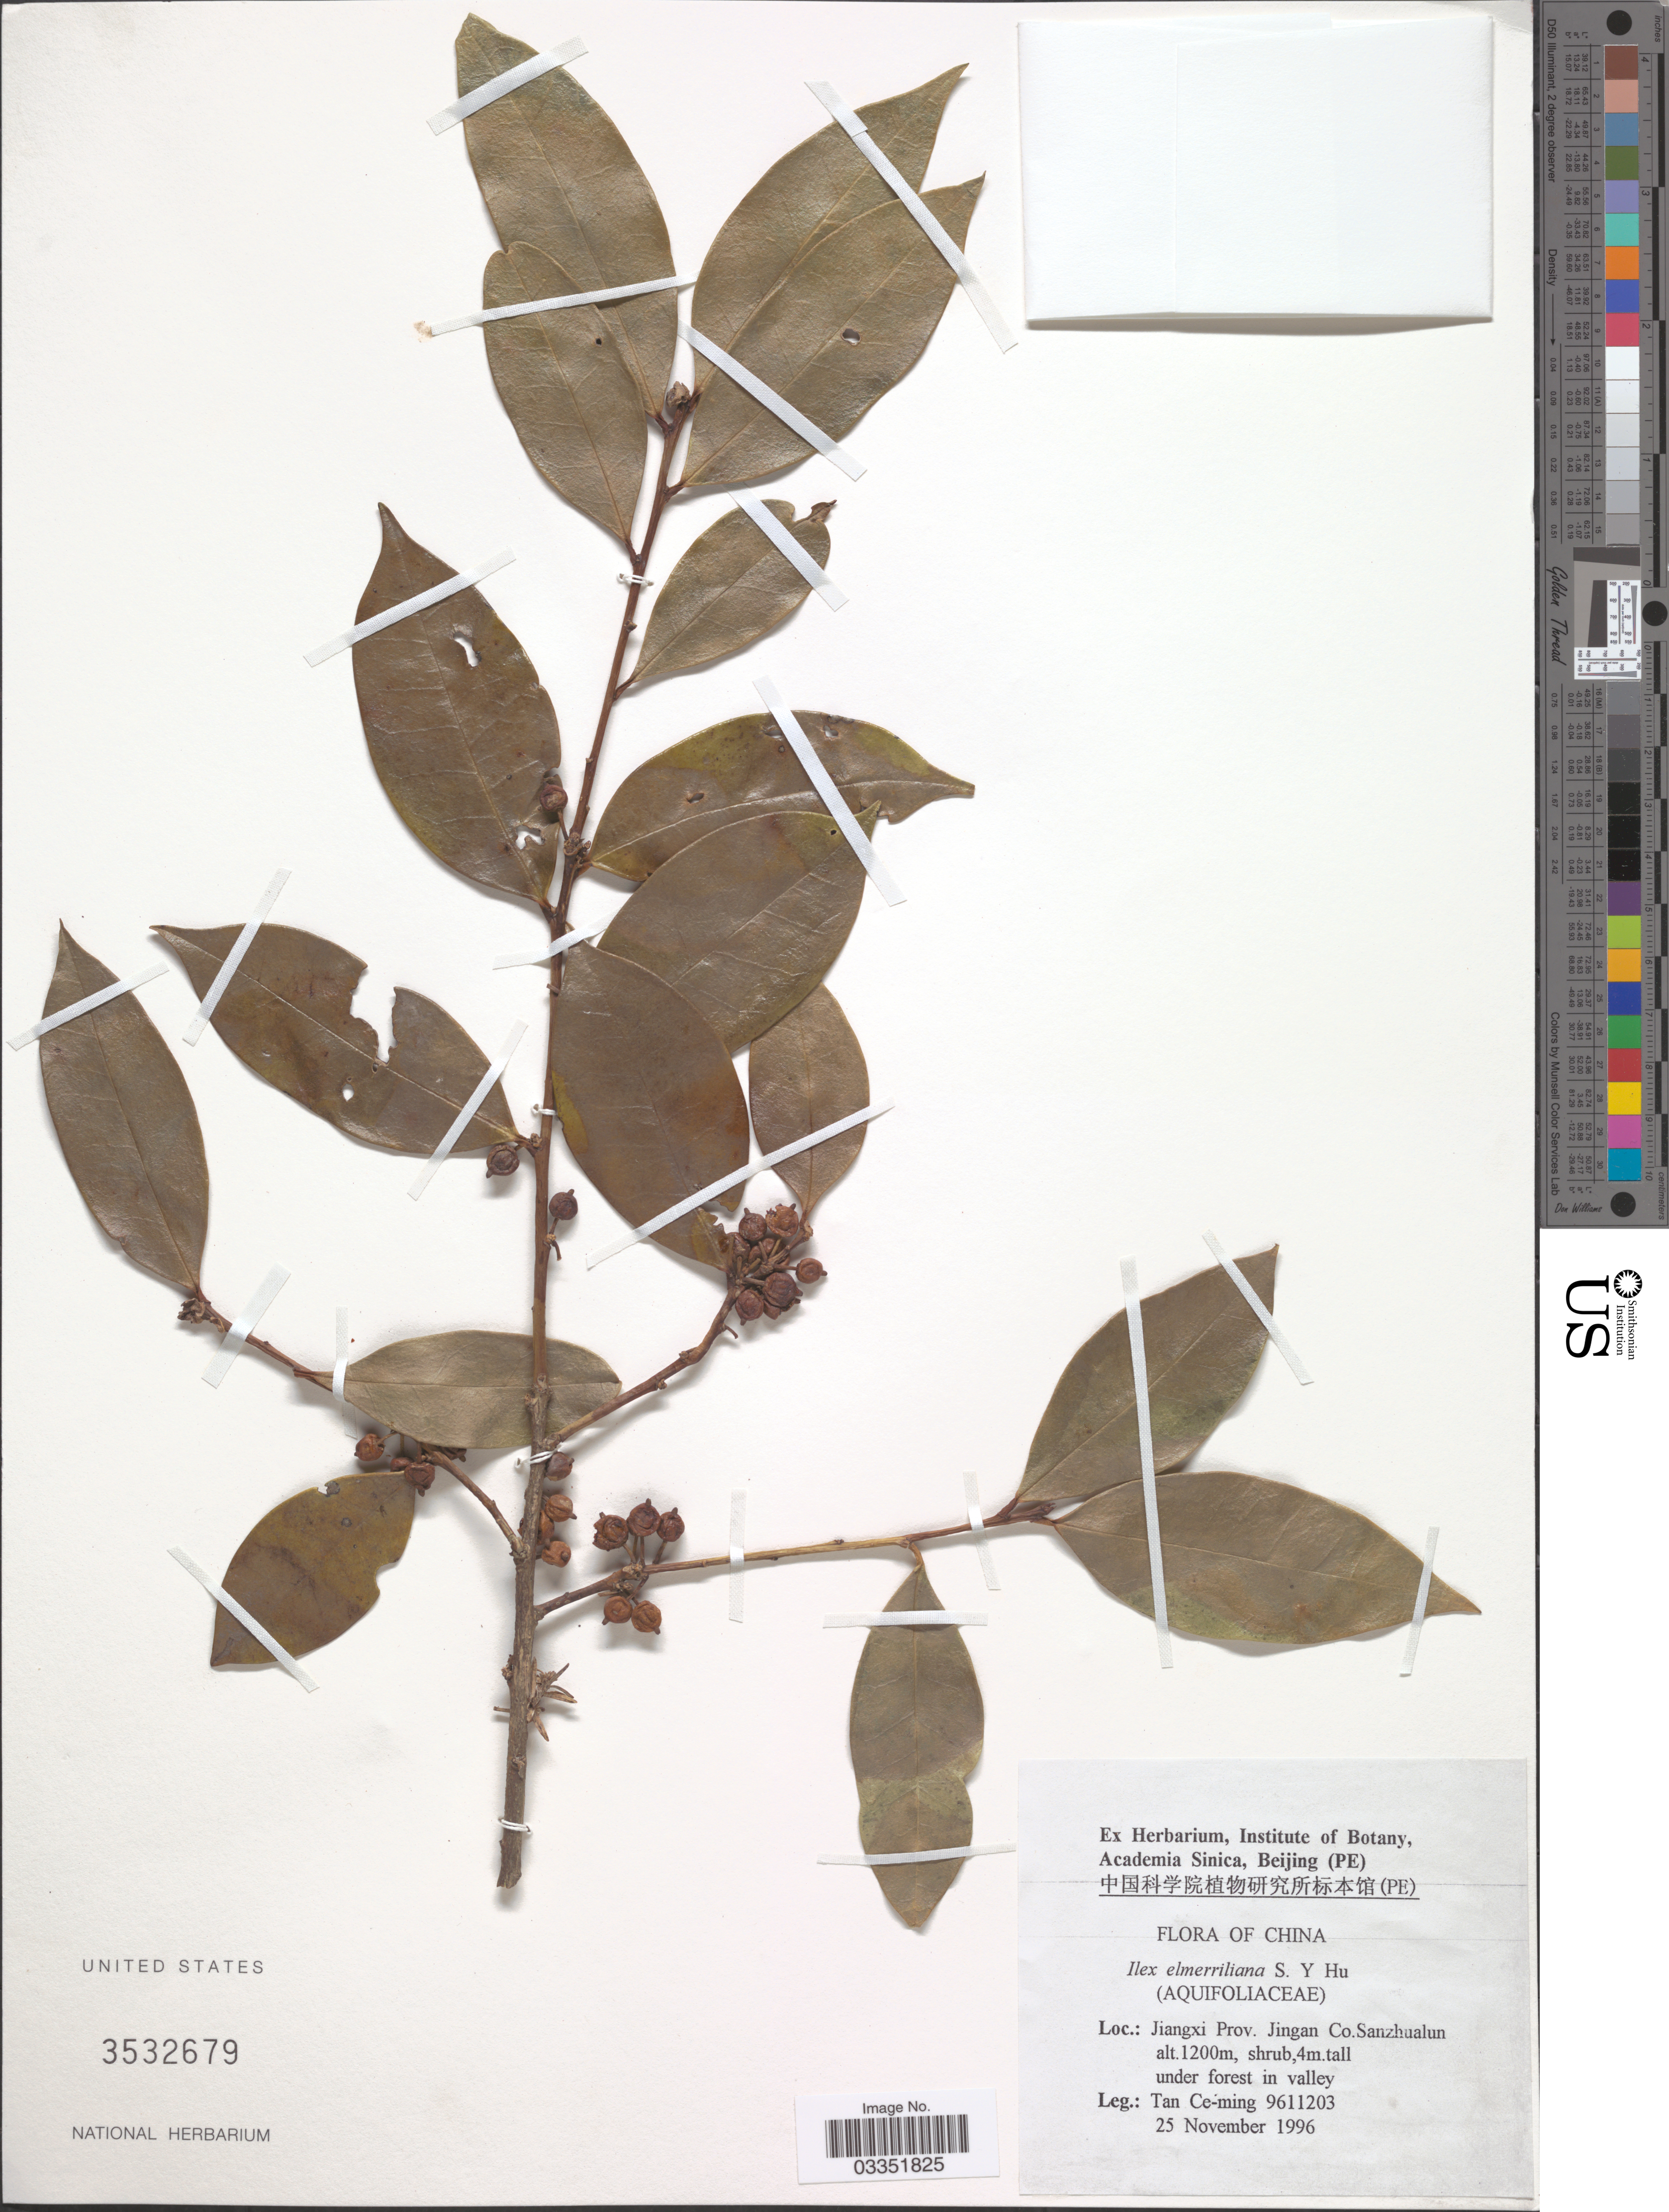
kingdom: Plantae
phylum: Tracheophyta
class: Magnoliopsida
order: Aquifoliales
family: Aquifoliaceae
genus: Ilex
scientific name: Ilex elmerrilliana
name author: S.Y. Hu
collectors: T. Ce-ming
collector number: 9611203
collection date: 1996-11-25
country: China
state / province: Jiangxi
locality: Jingan Co. Sanzhualun.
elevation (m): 1200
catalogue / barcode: US 3532679